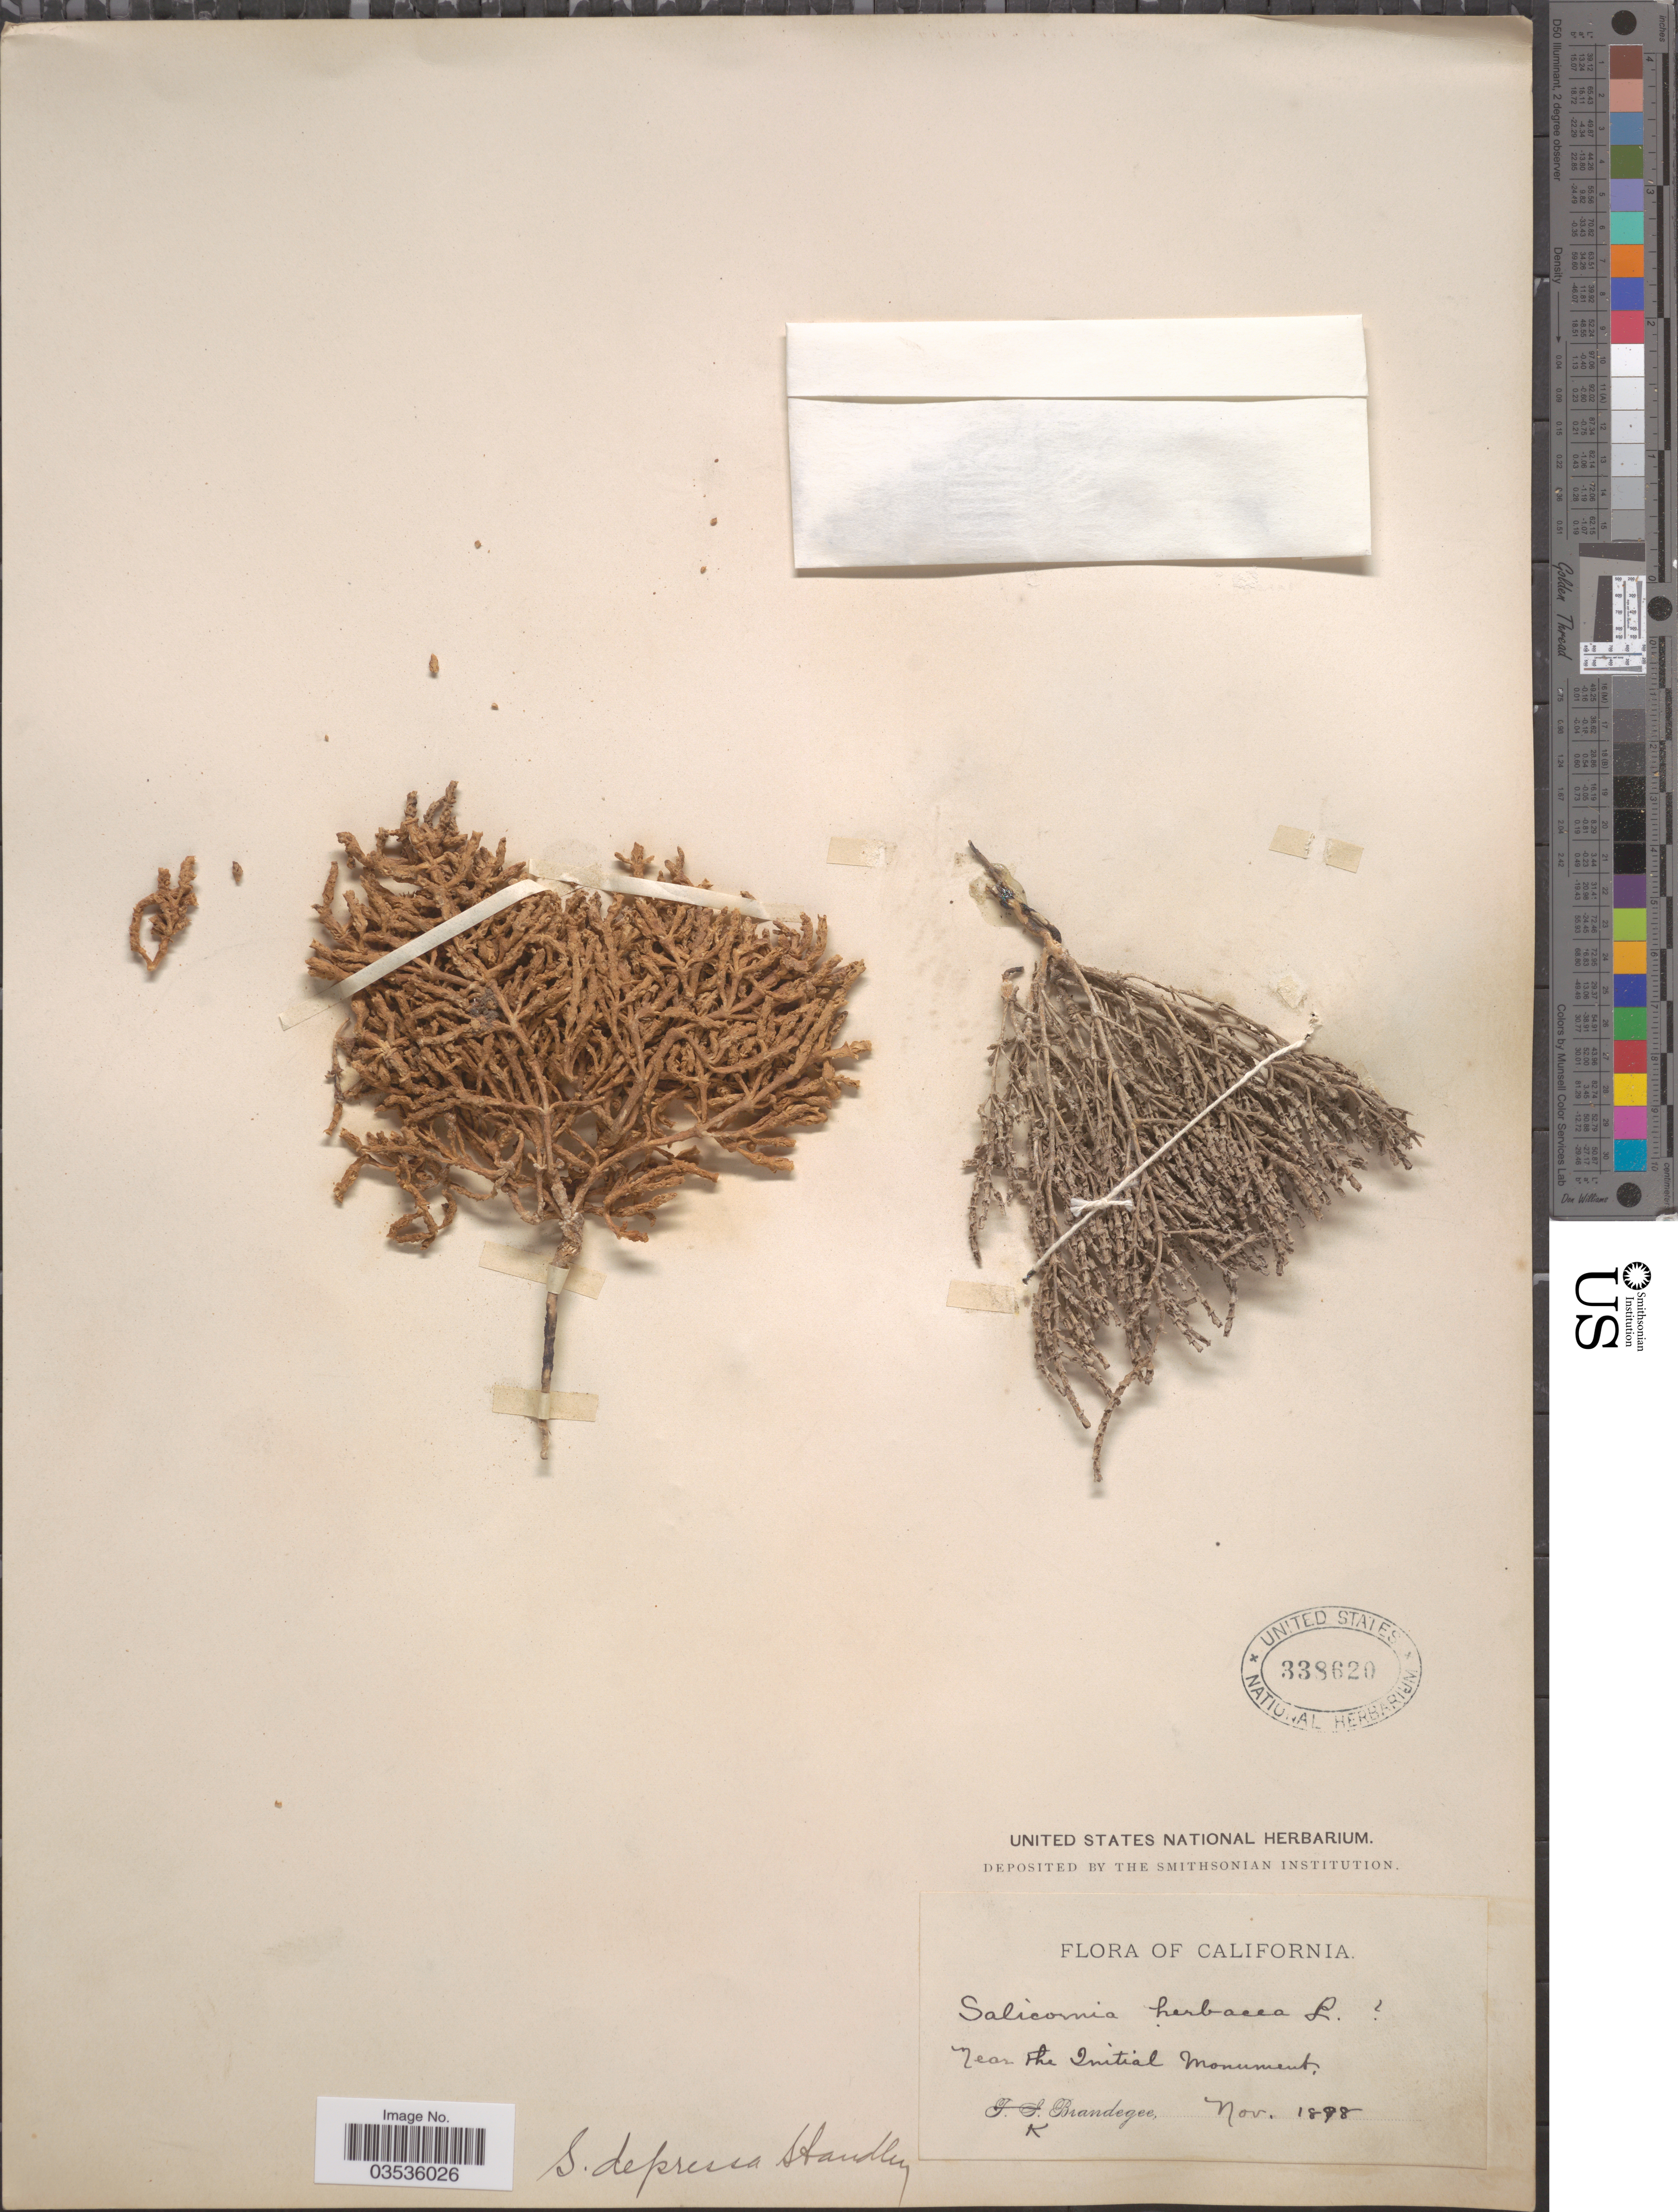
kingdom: Plantae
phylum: Tracheophyta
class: Magnoliopsida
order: Caryophyllales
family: Amaranthaceae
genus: Salicornia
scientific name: Salicornia depressa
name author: Standl.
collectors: K. Brandegee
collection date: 1898-11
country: United States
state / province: California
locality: Near the Initial Monument.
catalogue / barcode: US 338620